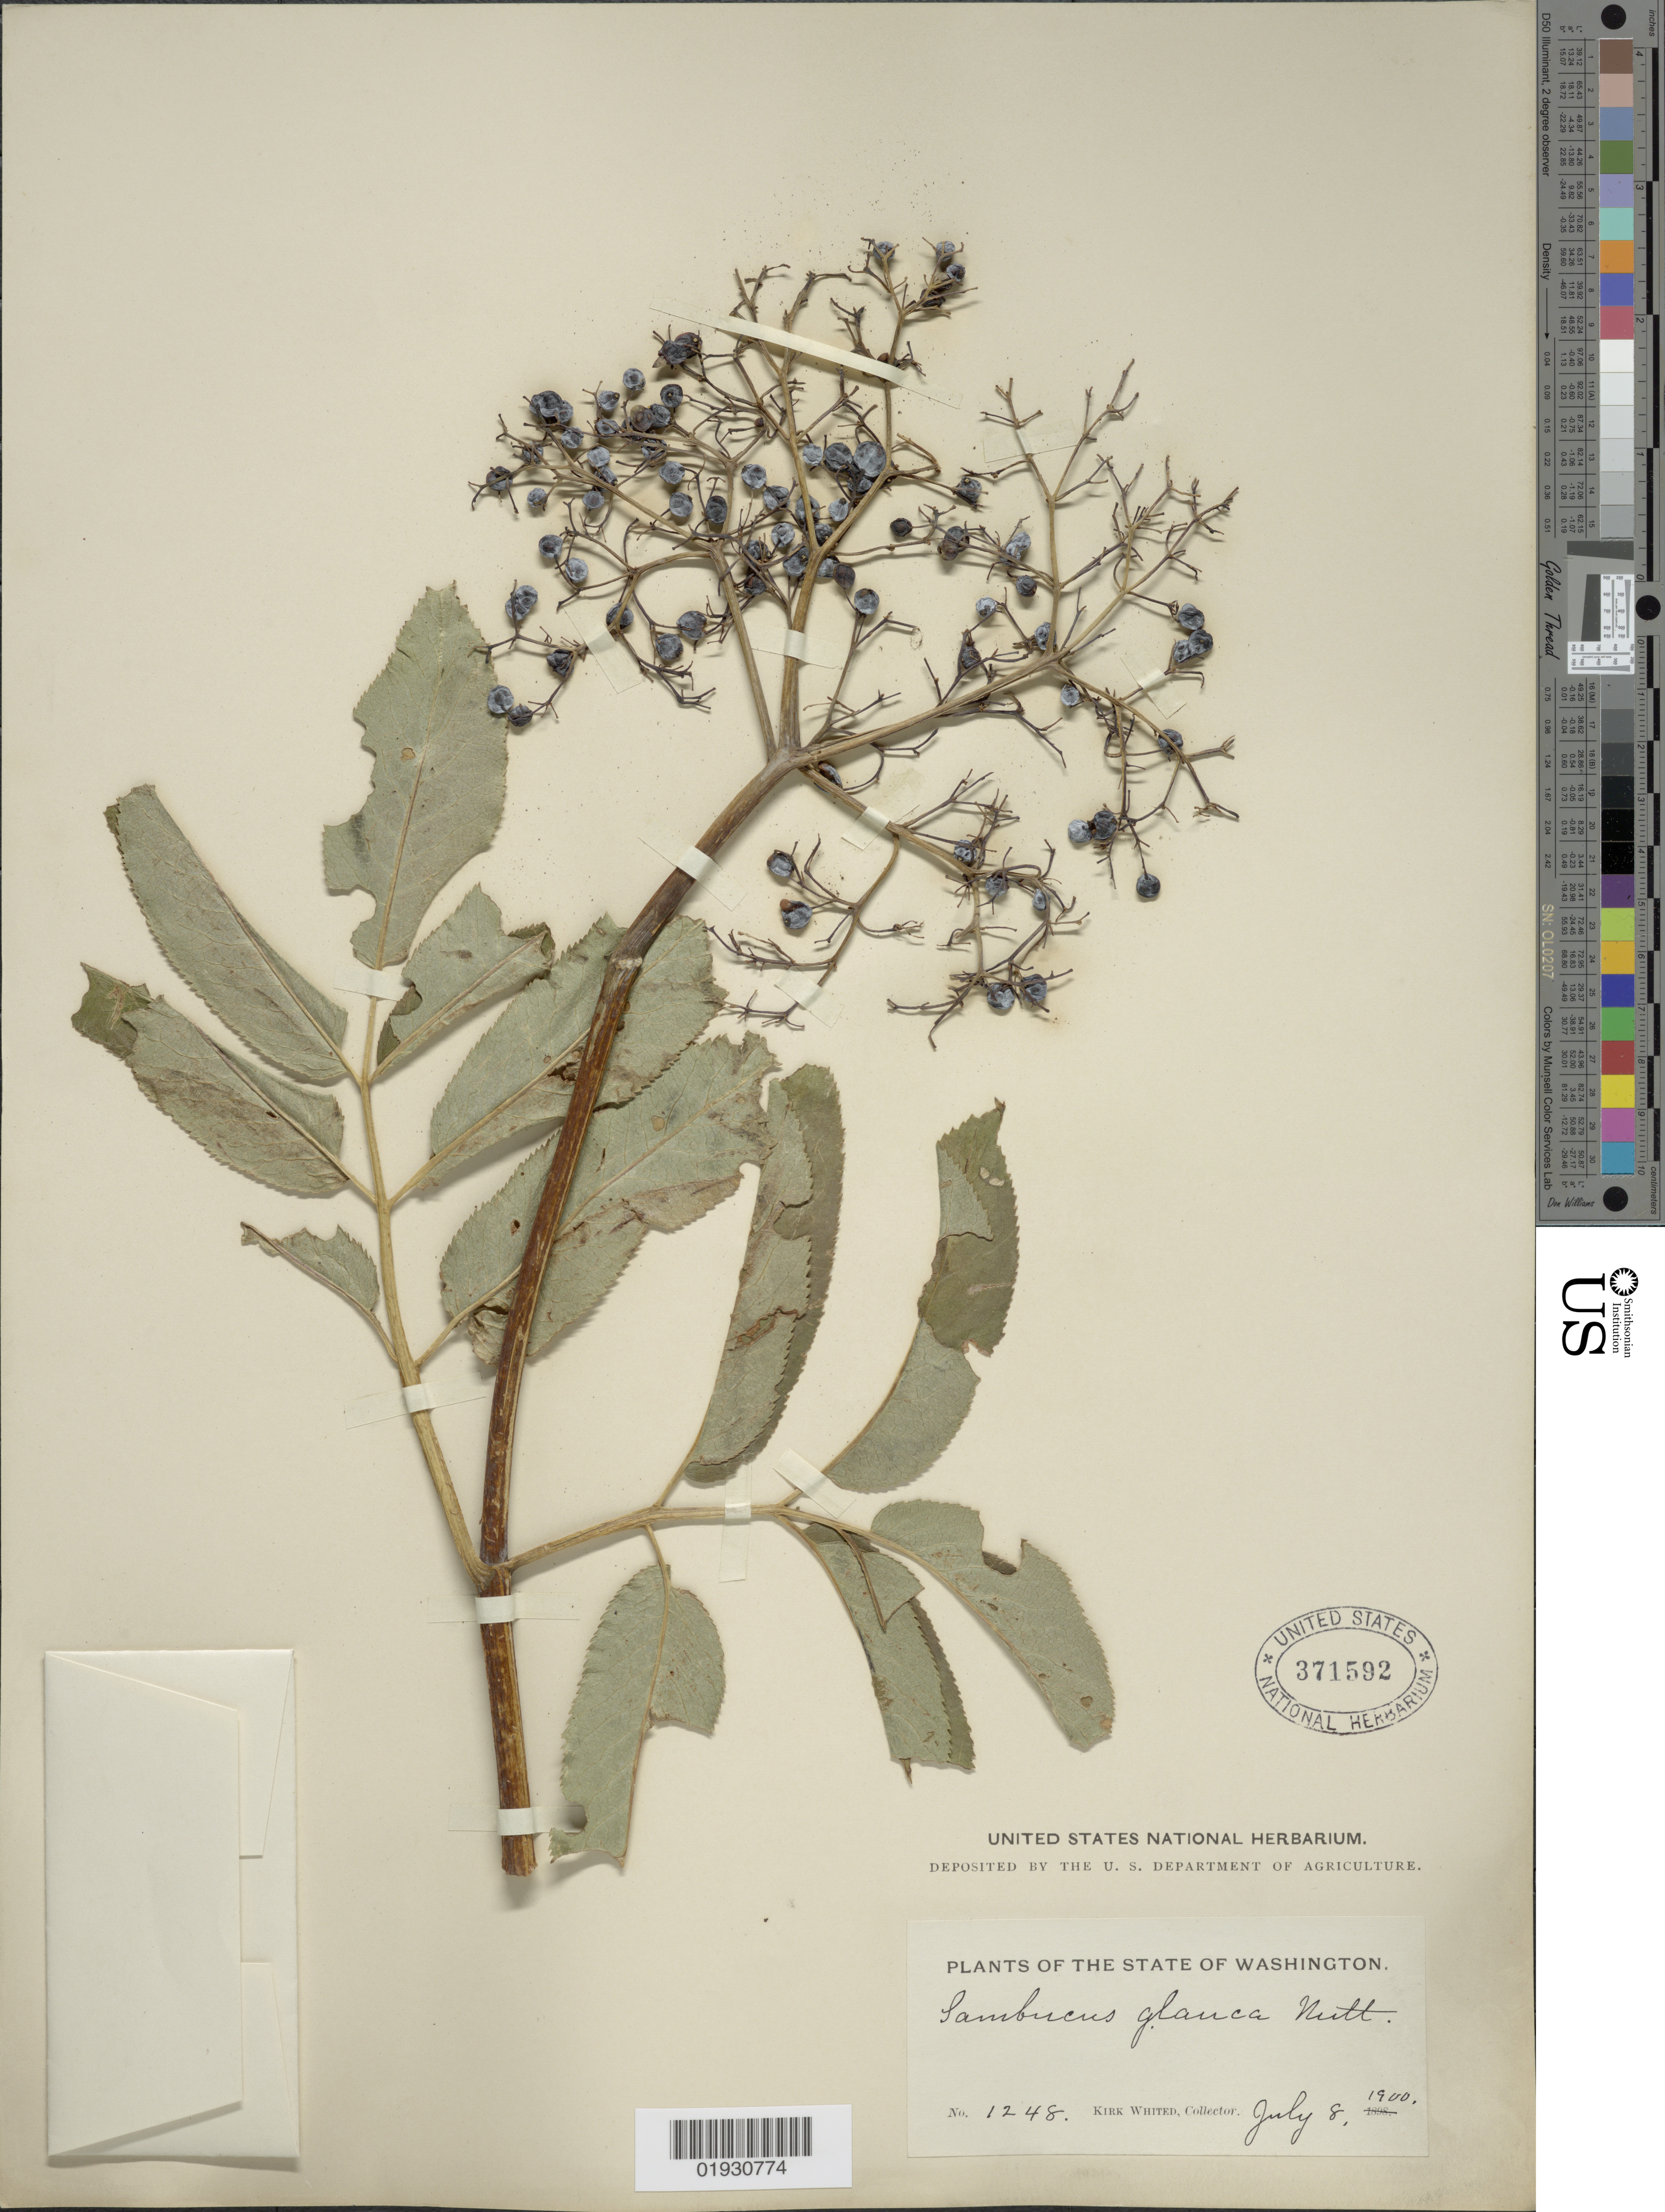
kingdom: Plantae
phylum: Tracheophyta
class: Magnoliopsida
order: Dipsacales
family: Viburnaceae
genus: Sambucus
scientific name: Sambucus cerulea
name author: Raf.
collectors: K. Whited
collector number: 1248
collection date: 1900-07-08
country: United States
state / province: Washington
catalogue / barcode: US 371592